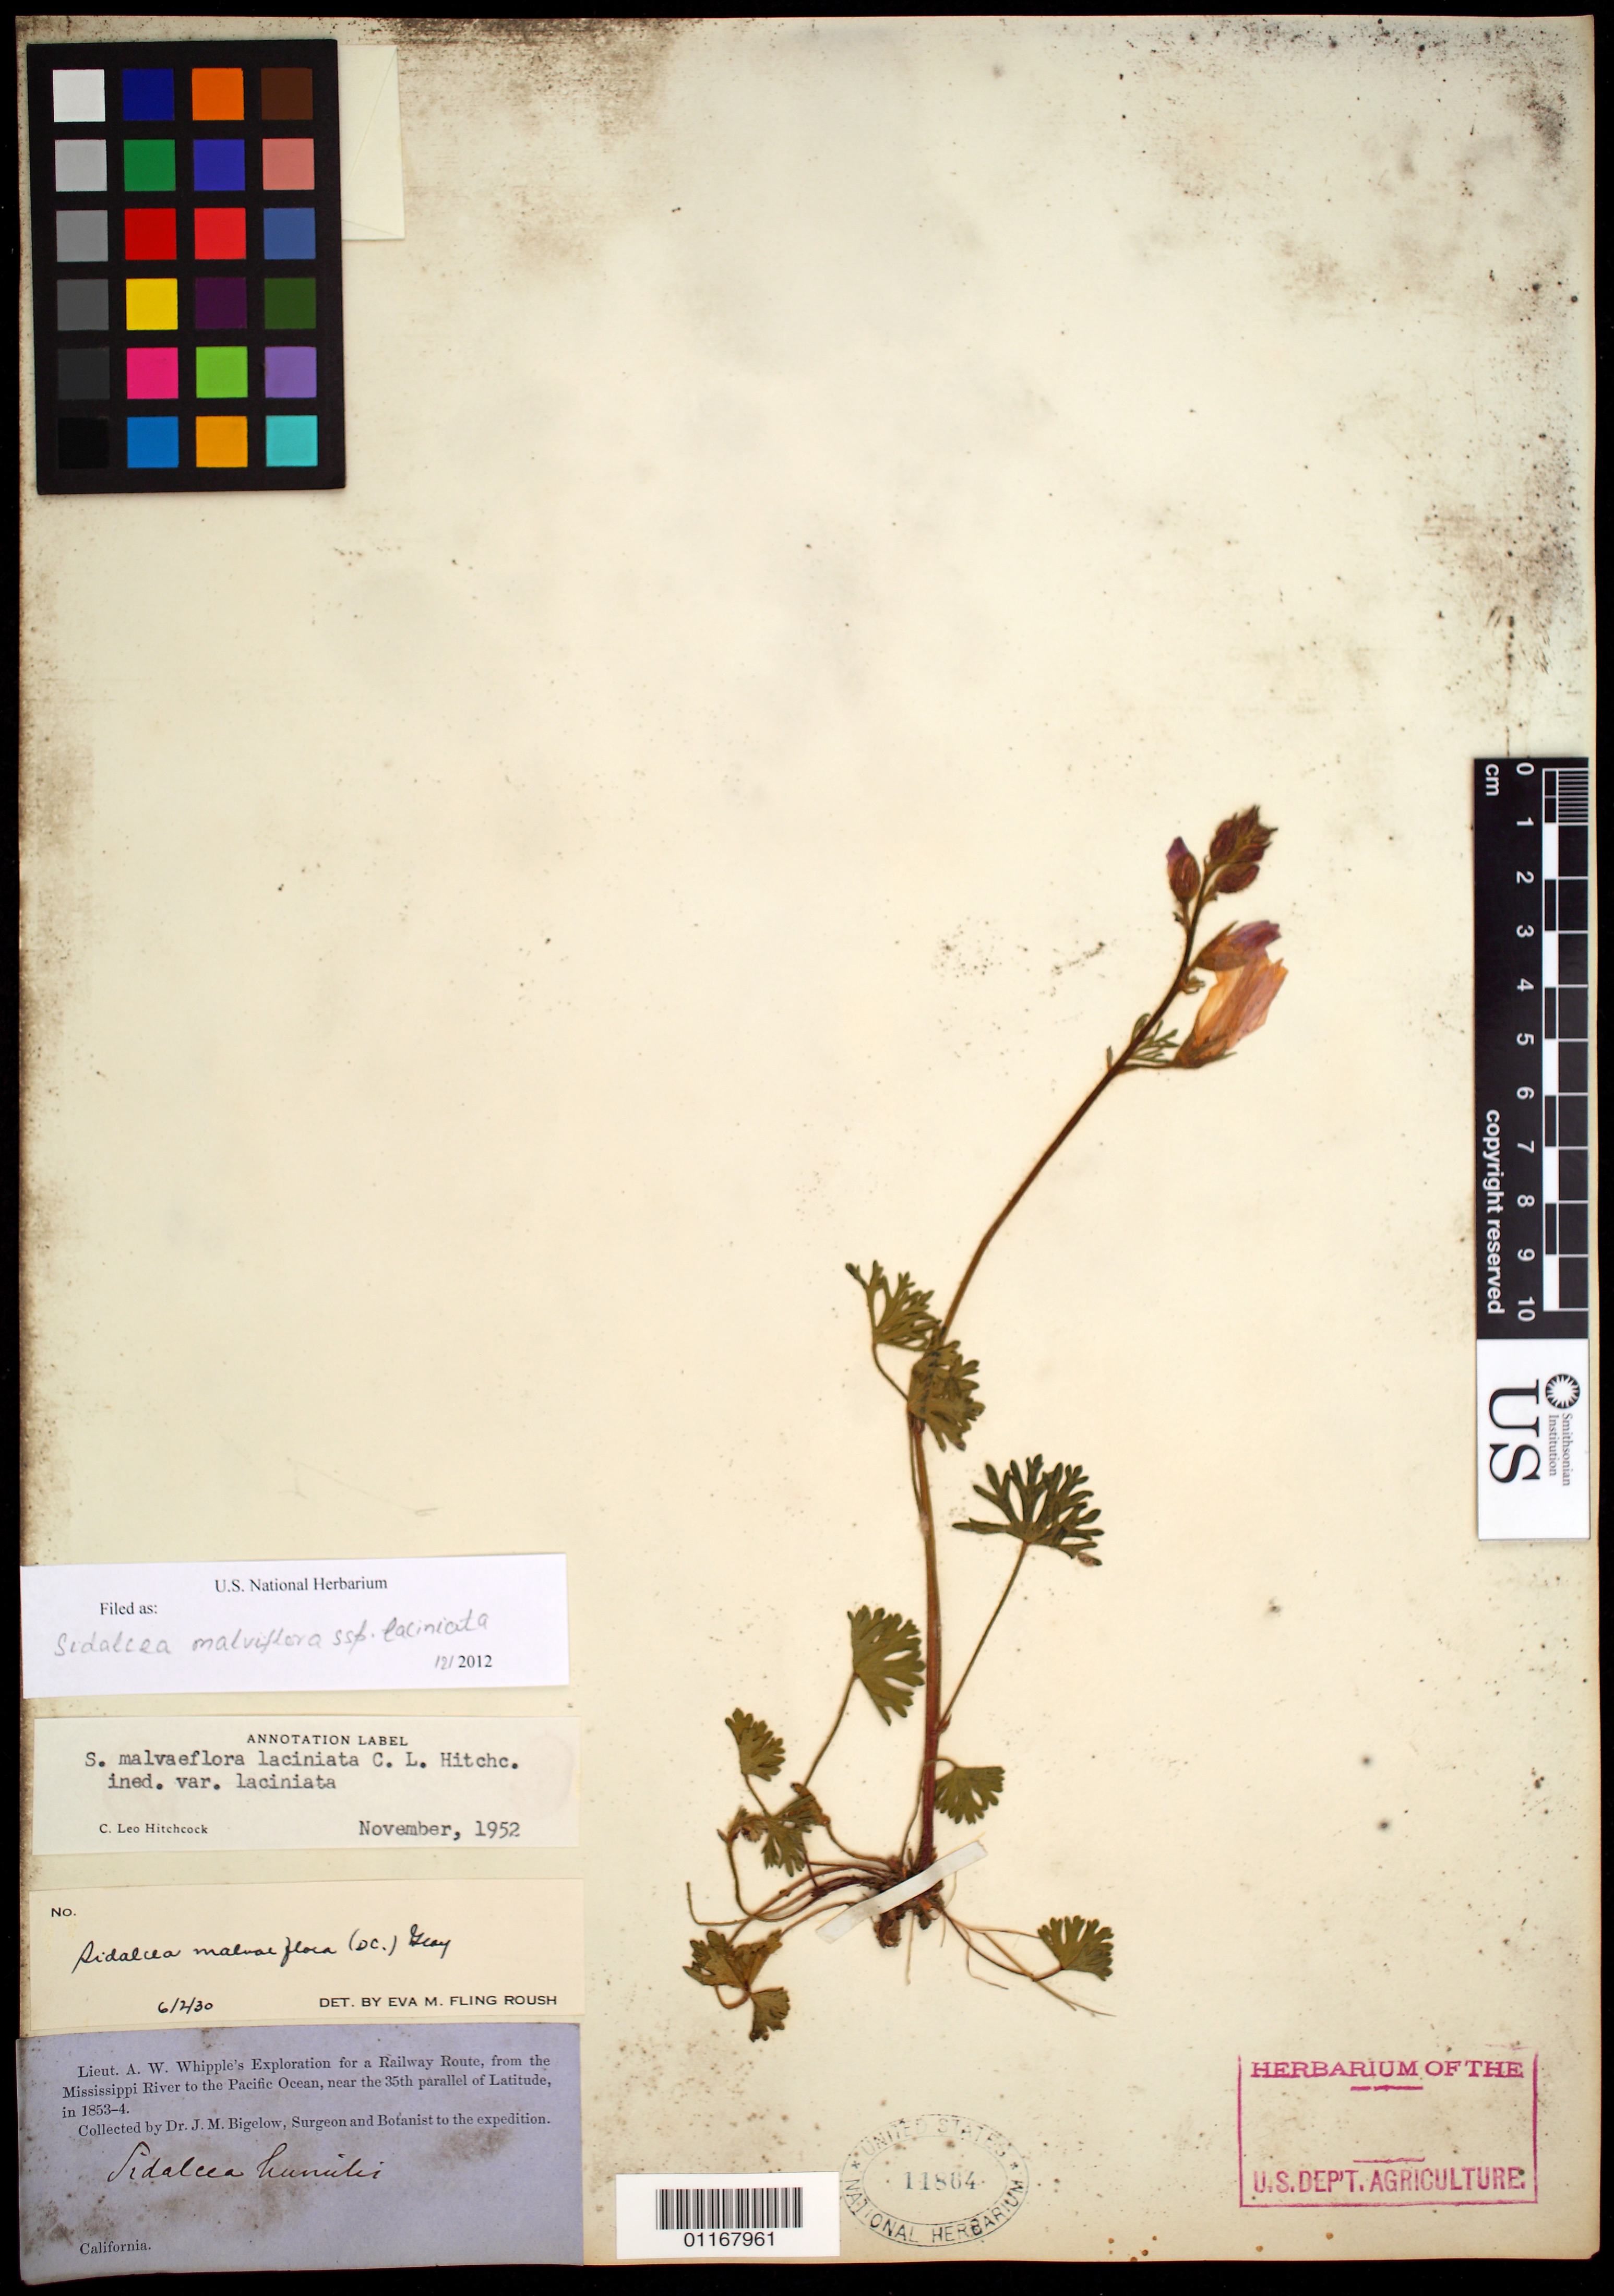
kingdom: Plantae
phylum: Tracheophyta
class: Magnoliopsida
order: Malvales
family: Malvaceae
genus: Sidalcea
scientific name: Sidalcea malviflora subsp. laciniata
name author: C.L. Hitchc.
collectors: J. M. Bigelow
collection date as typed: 1853 to -- --- 1854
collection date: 1853/1854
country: United States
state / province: California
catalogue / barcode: US 11864